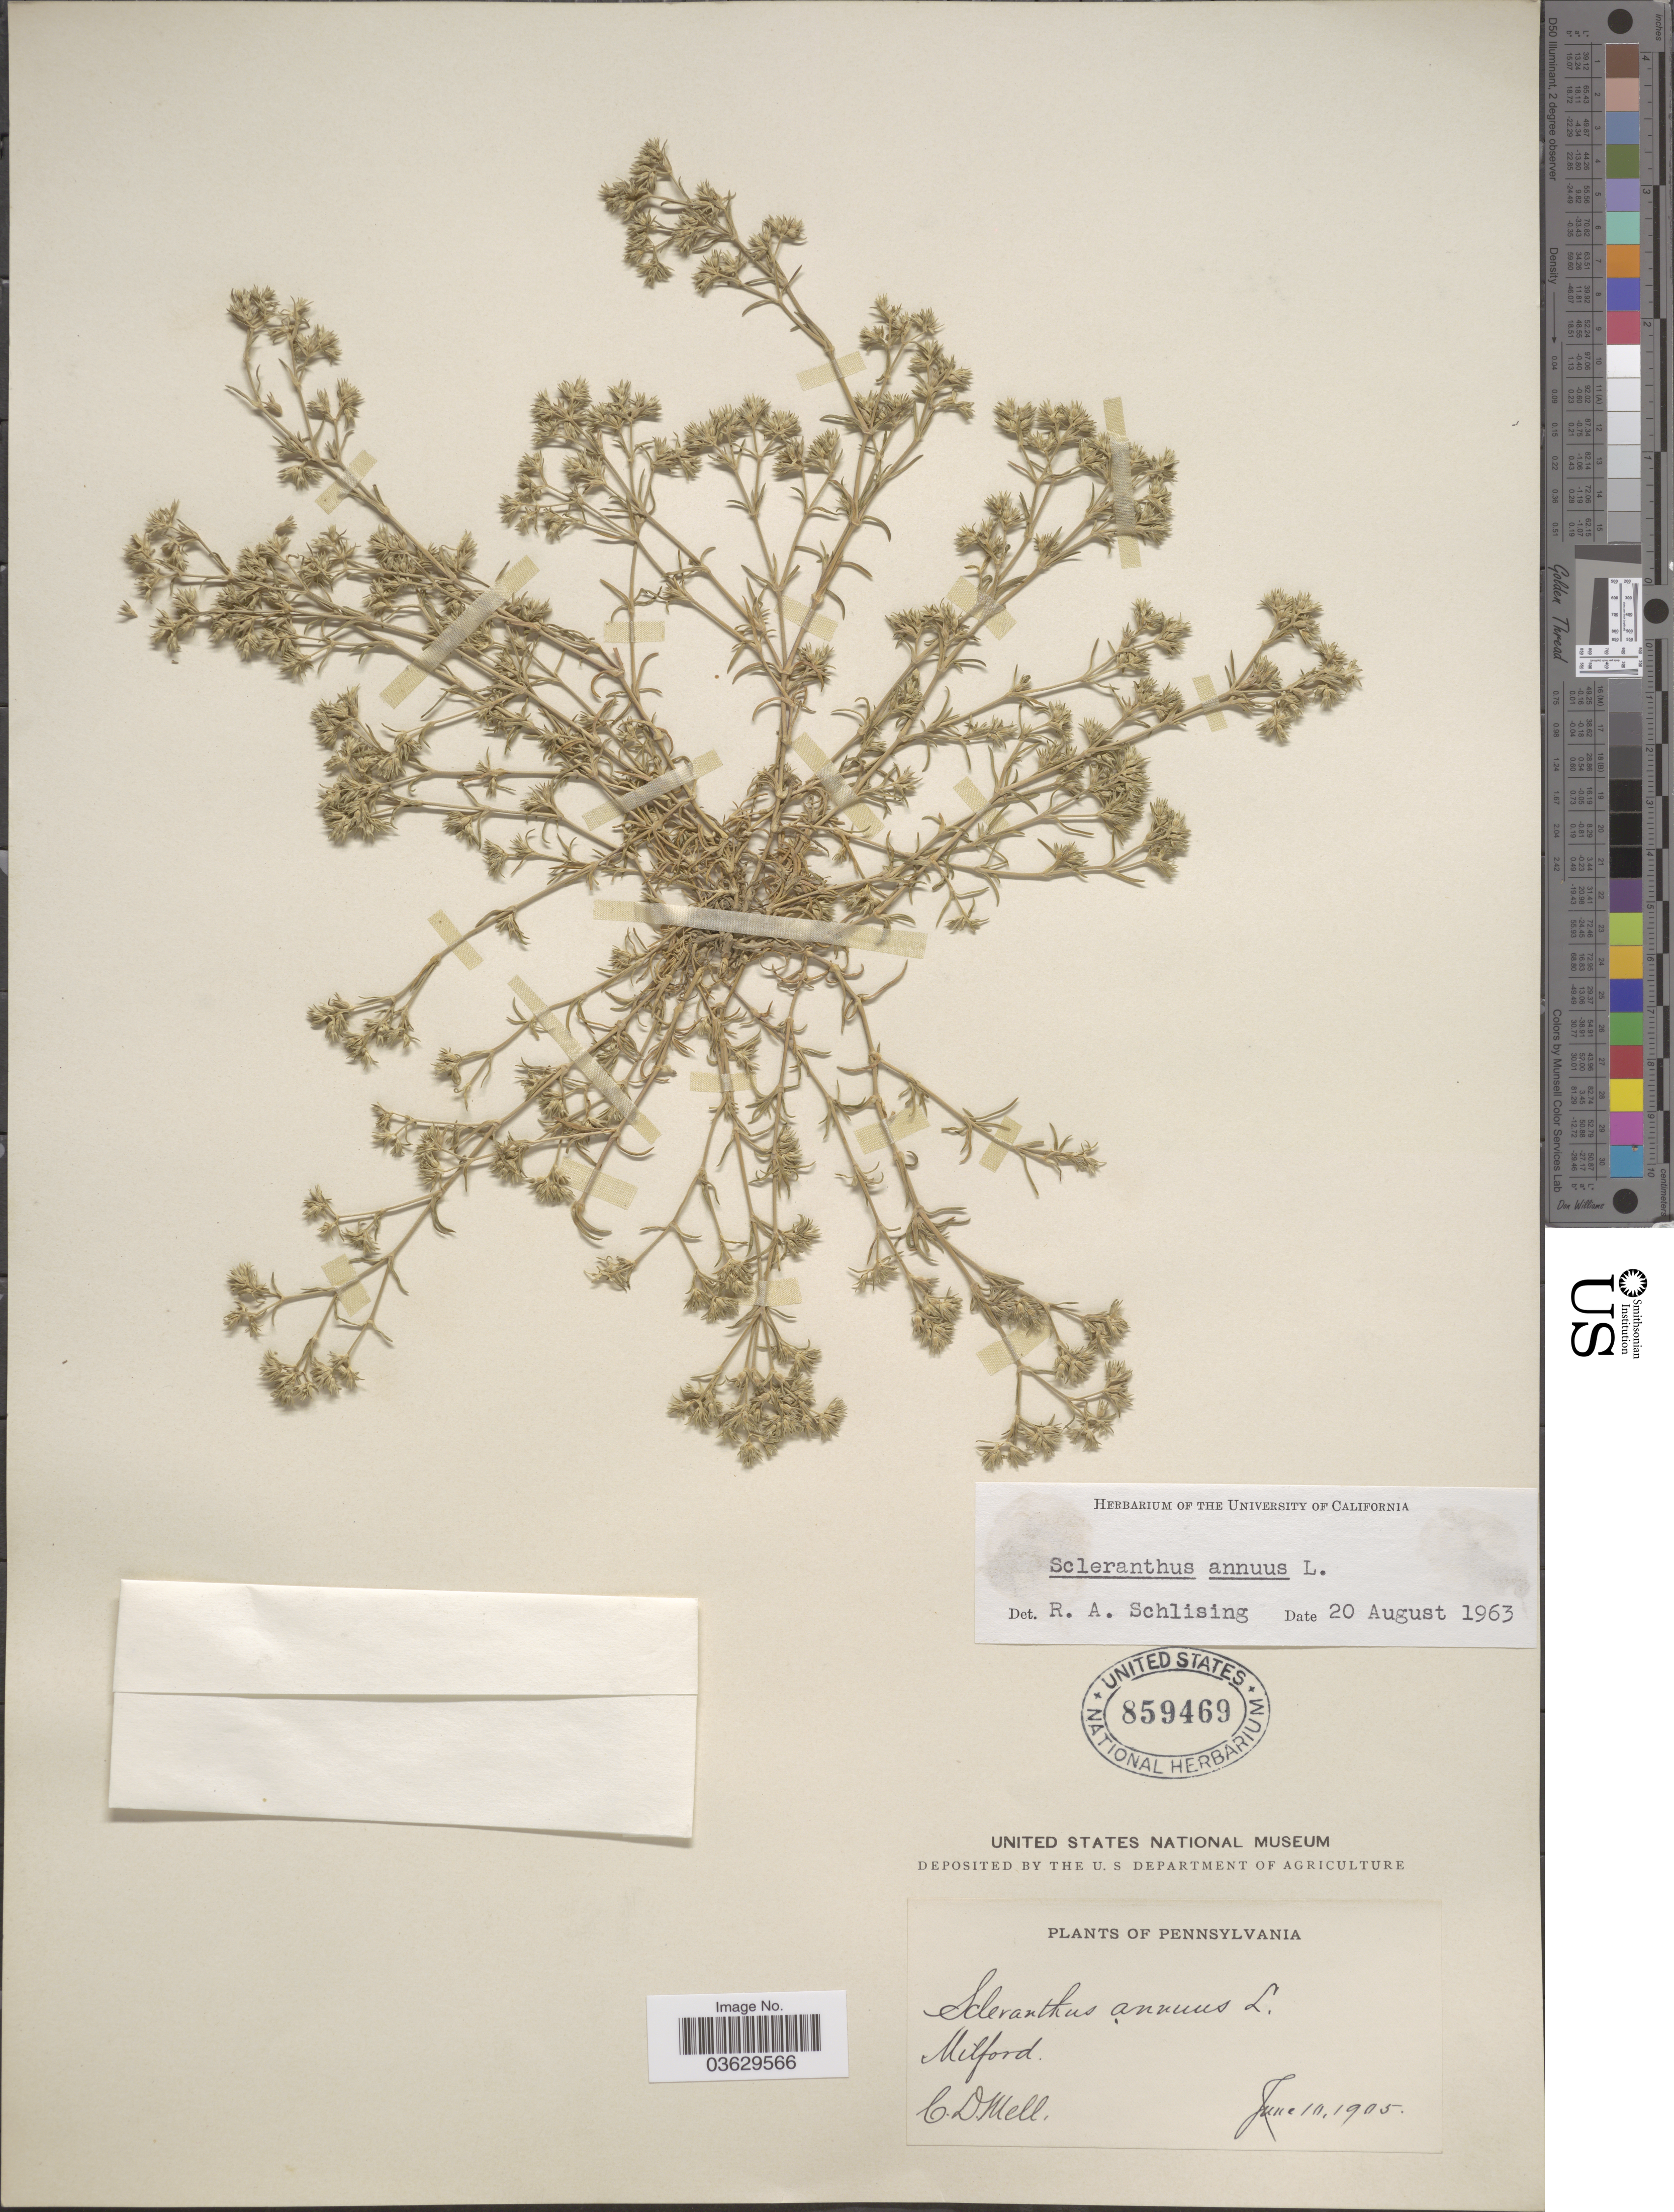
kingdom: Plantae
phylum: Tracheophyta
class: Magnoliopsida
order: Caryophyllales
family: Caryophyllaceae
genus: Scleranthus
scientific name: Scleranthus annuus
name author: L.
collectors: C. D. Mell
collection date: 1905-06-10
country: United States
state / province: Pennsylvania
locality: Milford.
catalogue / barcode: US 859469